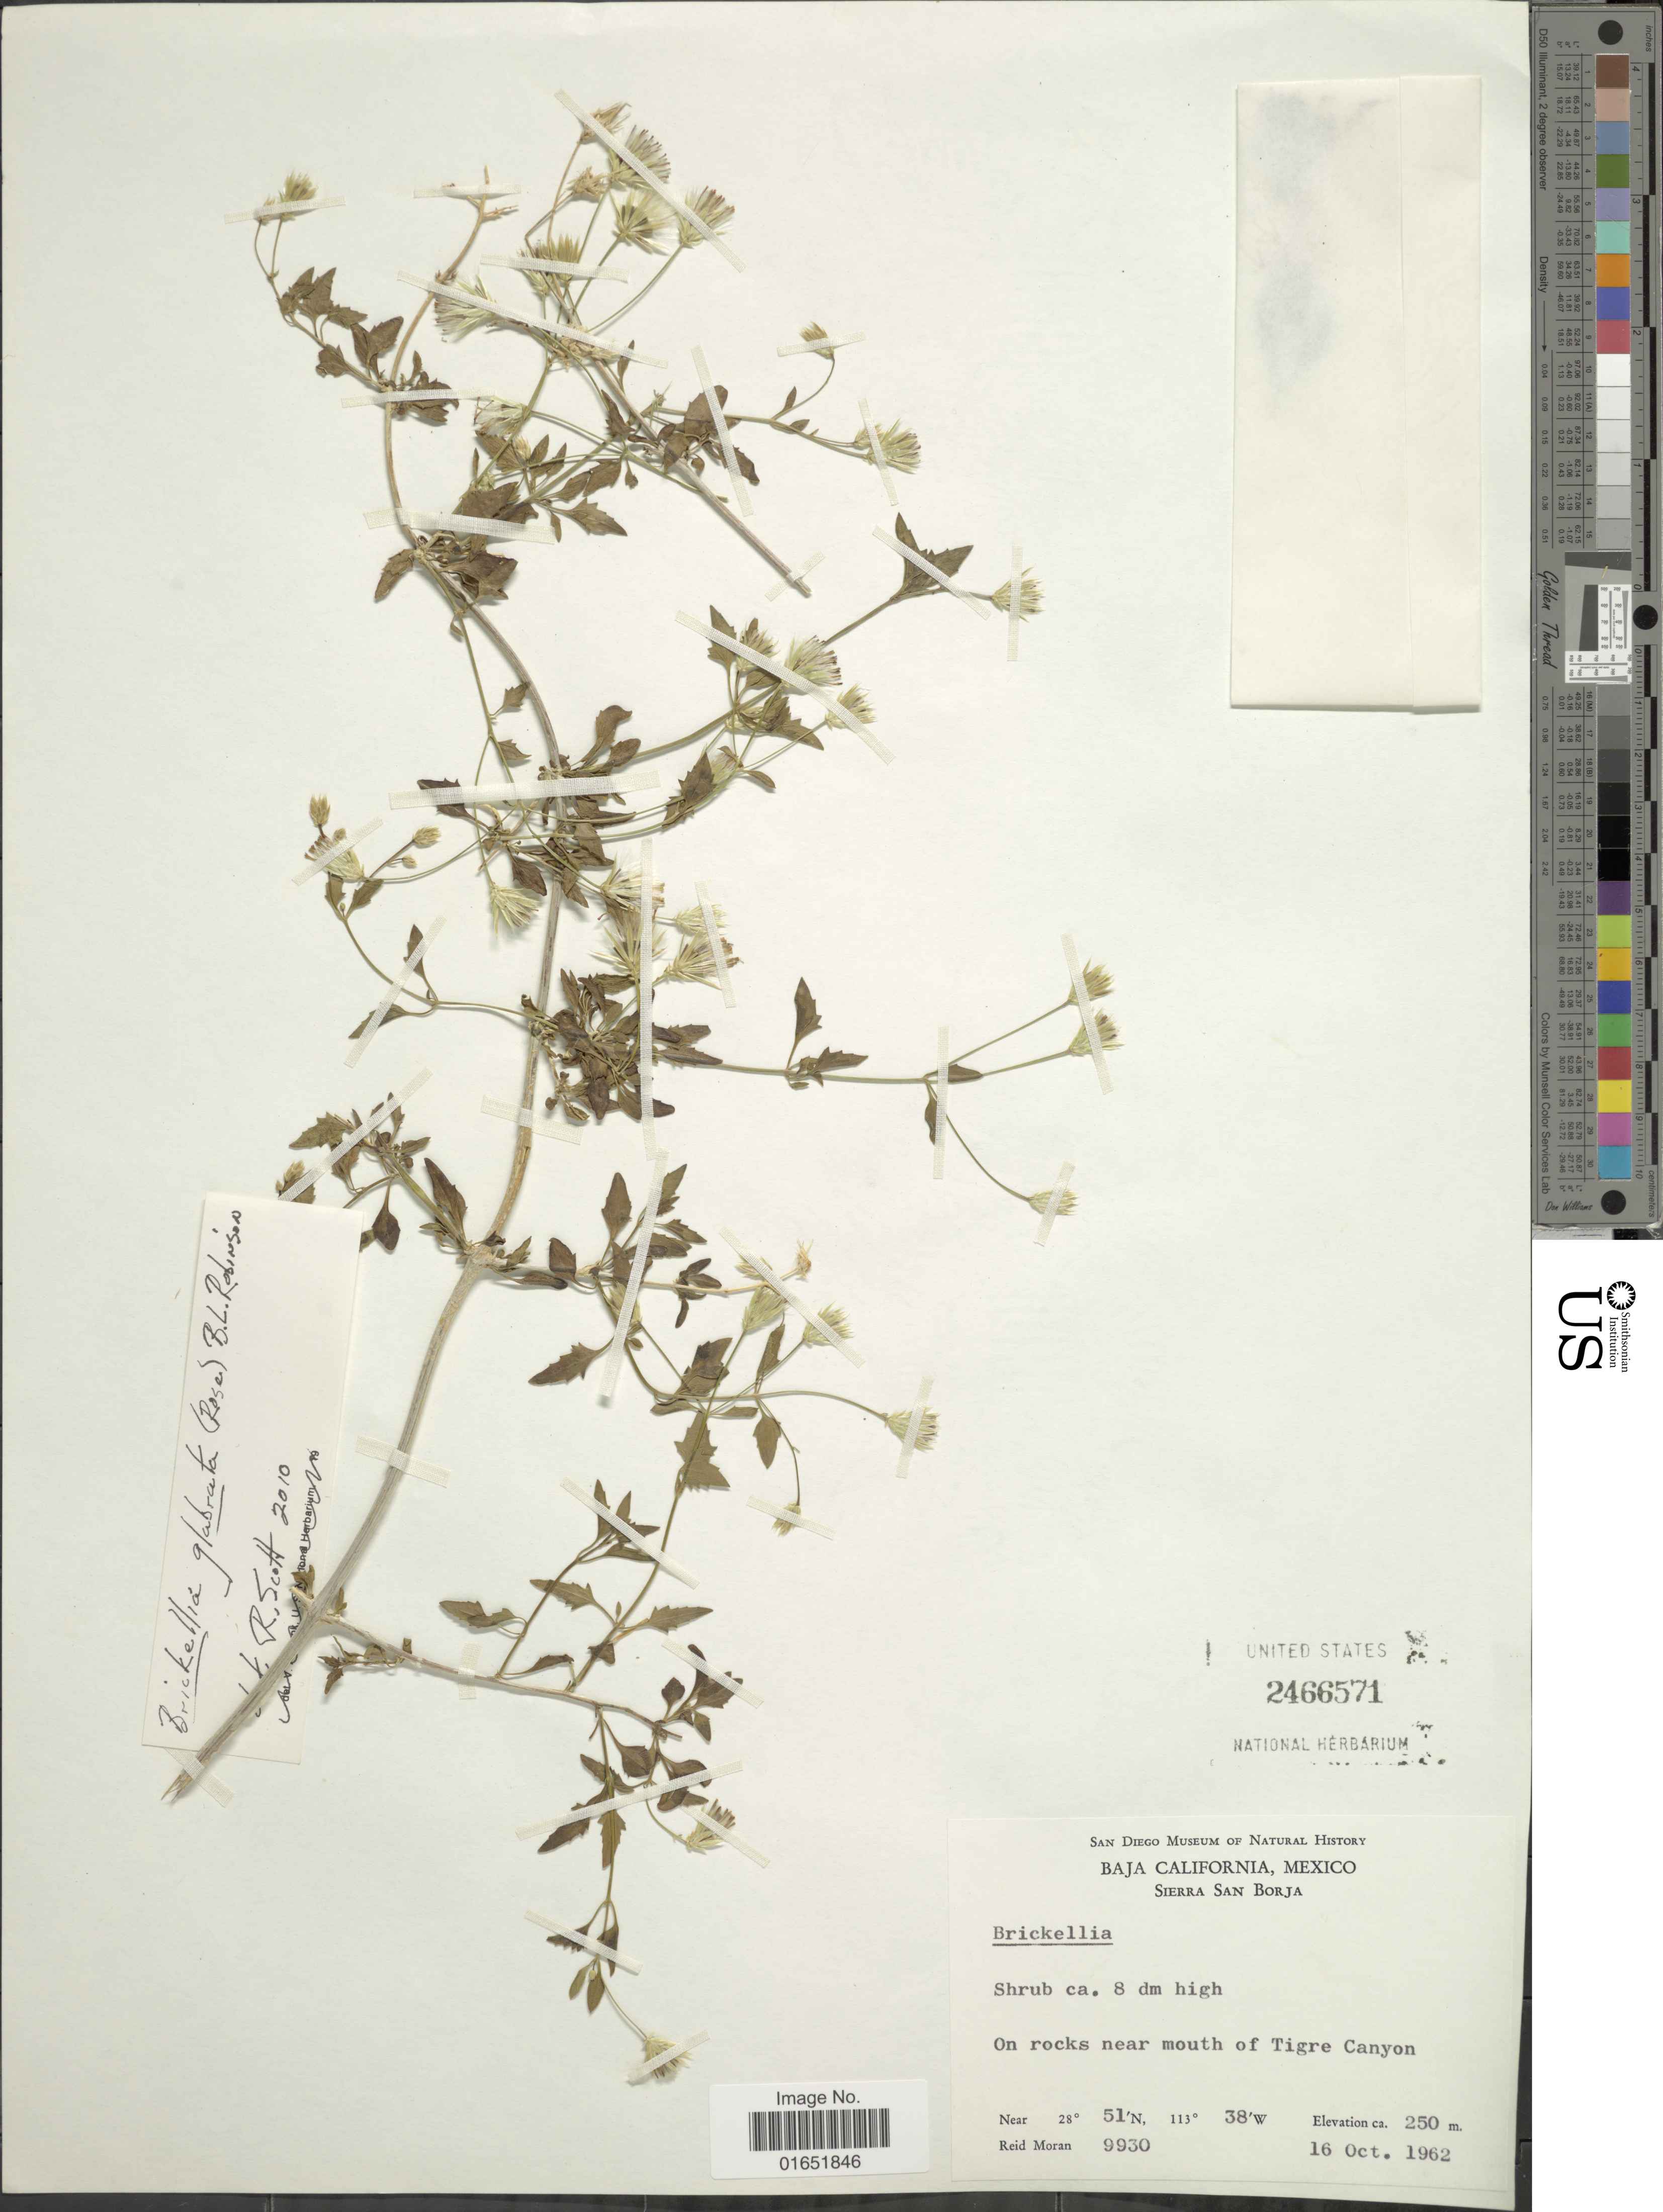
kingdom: Plantae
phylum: Tracheophyta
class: Magnoliopsida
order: Asterales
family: Asteraceae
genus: Brickellia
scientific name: Brickellia glabrata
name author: (Rose) B.L. Rob.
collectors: R. V. Moran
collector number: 9930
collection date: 1962-10-16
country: Mexico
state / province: Baja California Norte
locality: Sierra San Boja, On rocks near mouth of Tigre Canyon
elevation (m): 250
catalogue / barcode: US 2466571